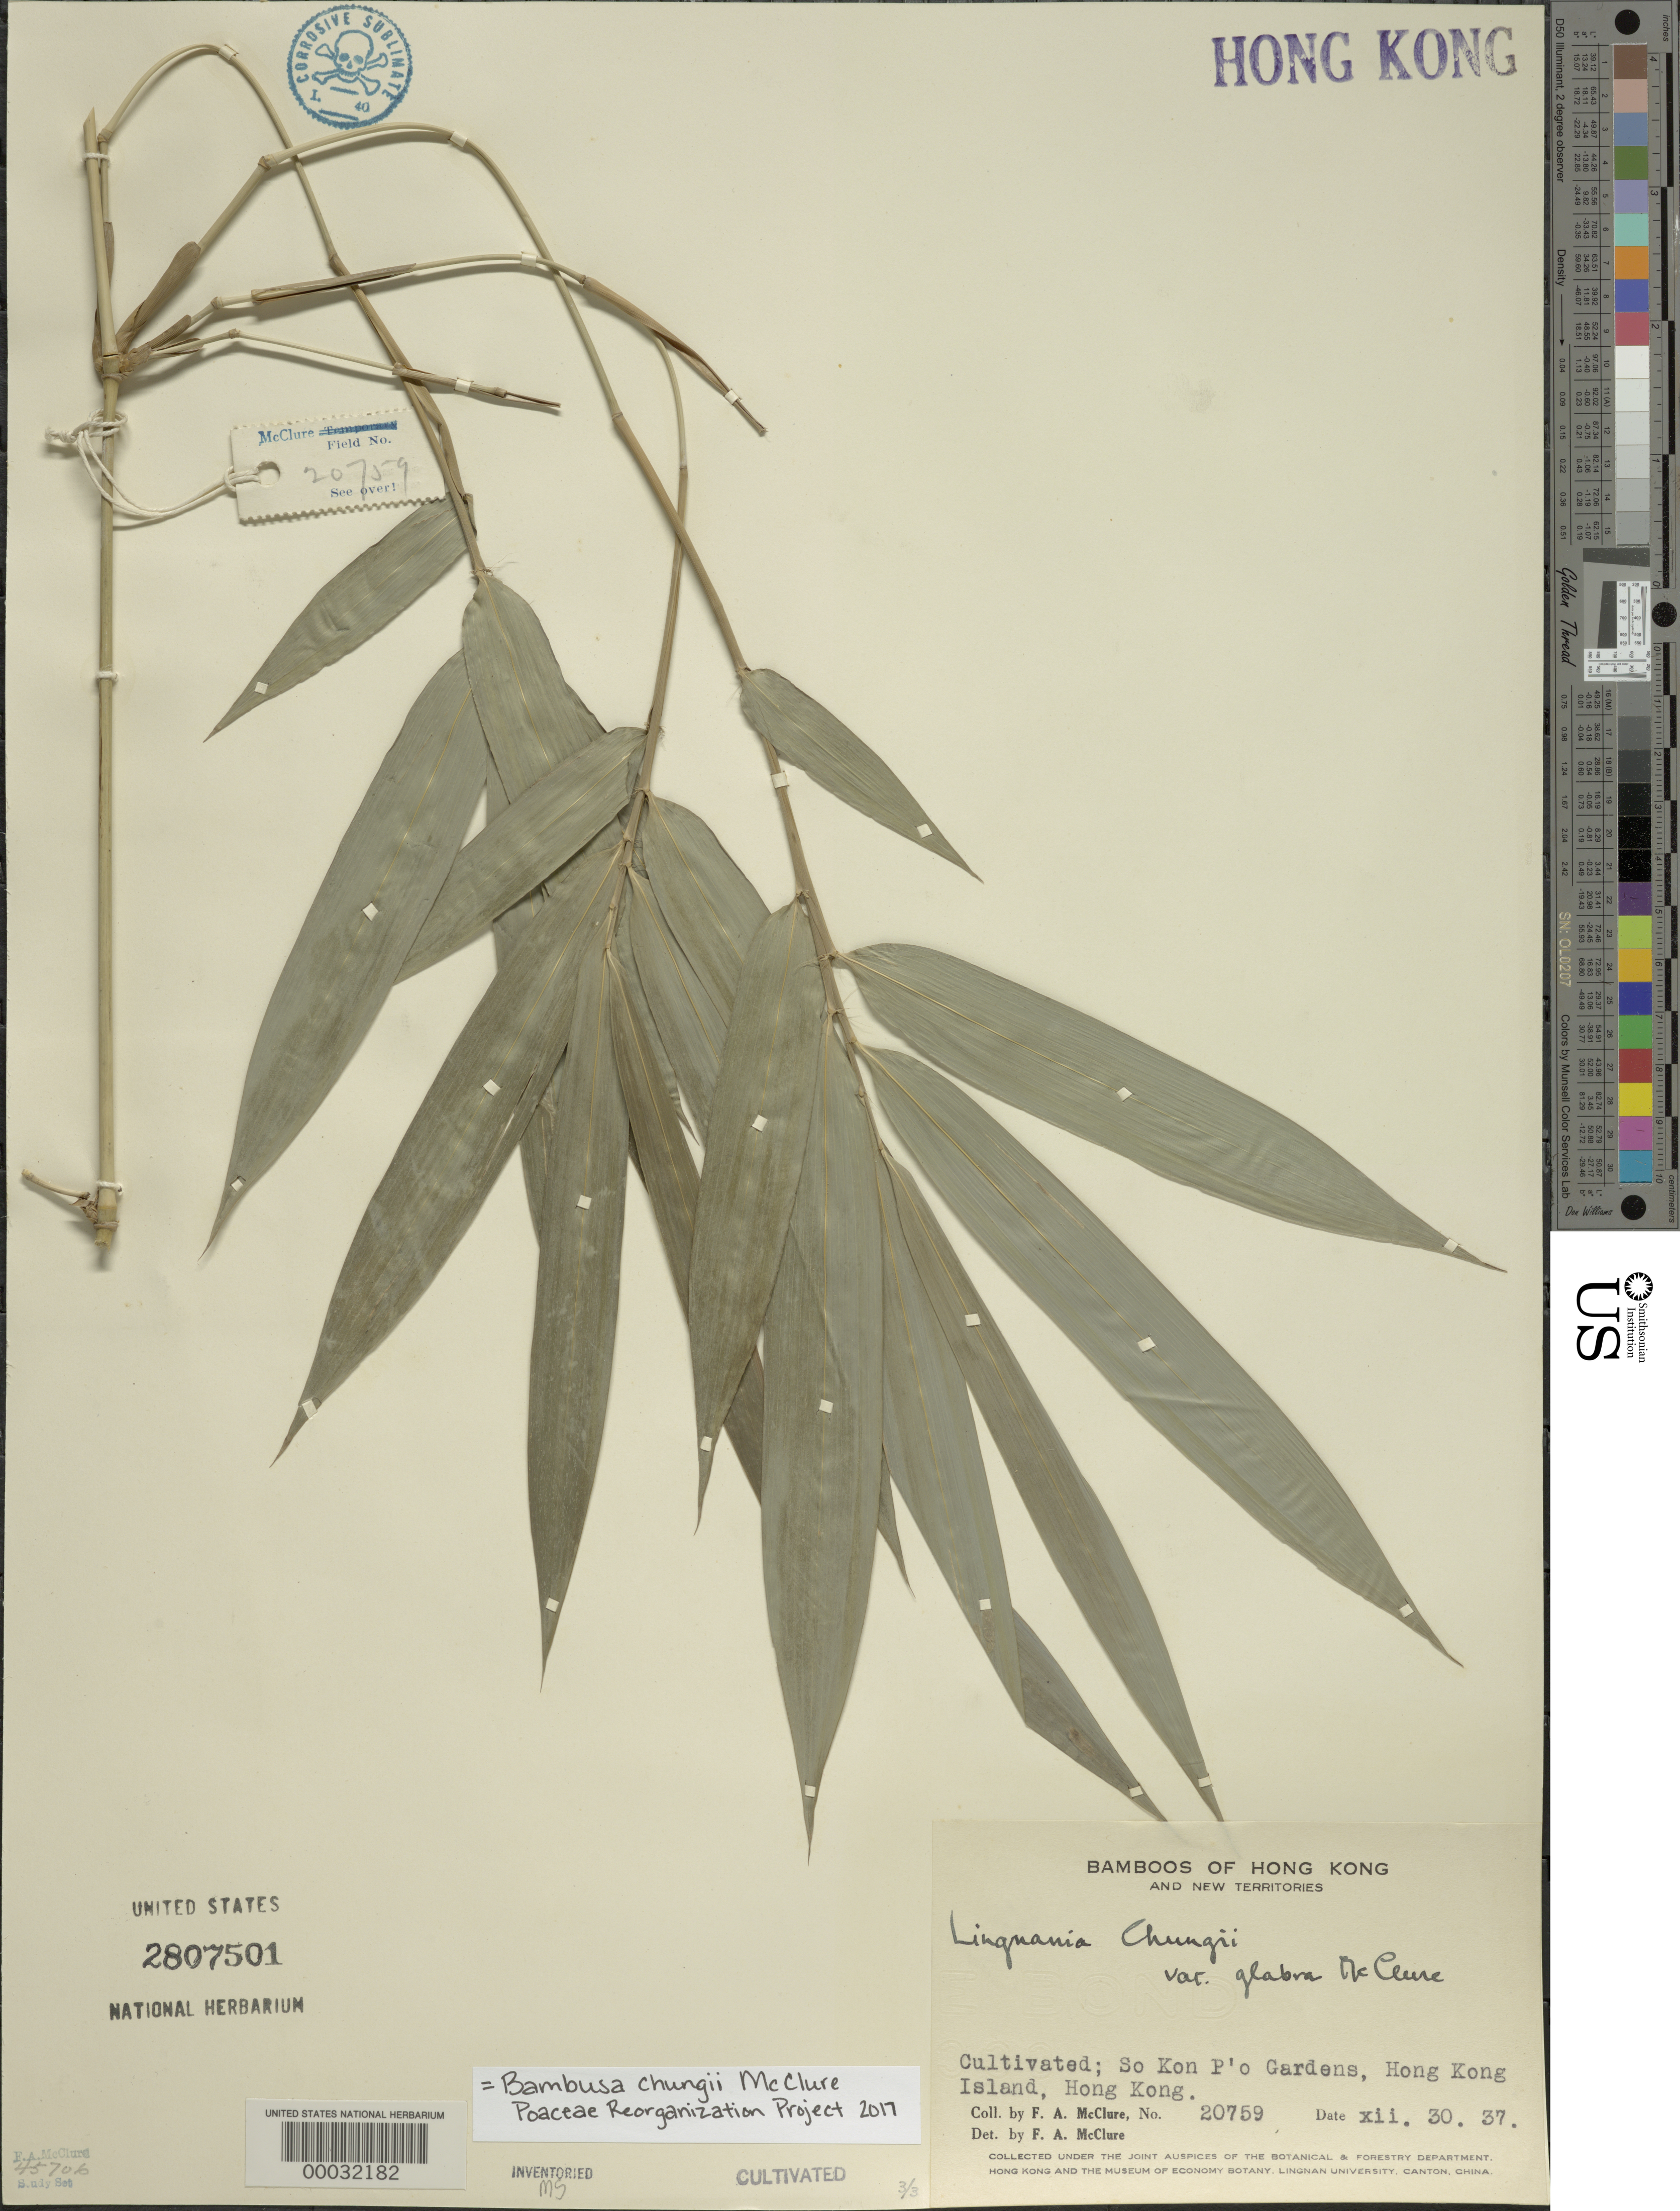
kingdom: Plantae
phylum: Tracheophyta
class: Liliopsida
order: Poales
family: Poaceae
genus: Bambusa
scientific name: Bambusa chungii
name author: McClure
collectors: F. A. McClure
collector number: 20759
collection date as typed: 30 Dec 1931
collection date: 1931-12-30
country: China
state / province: Hong Kong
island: Hong Kong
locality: So kon p'o gardens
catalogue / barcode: US 2807501